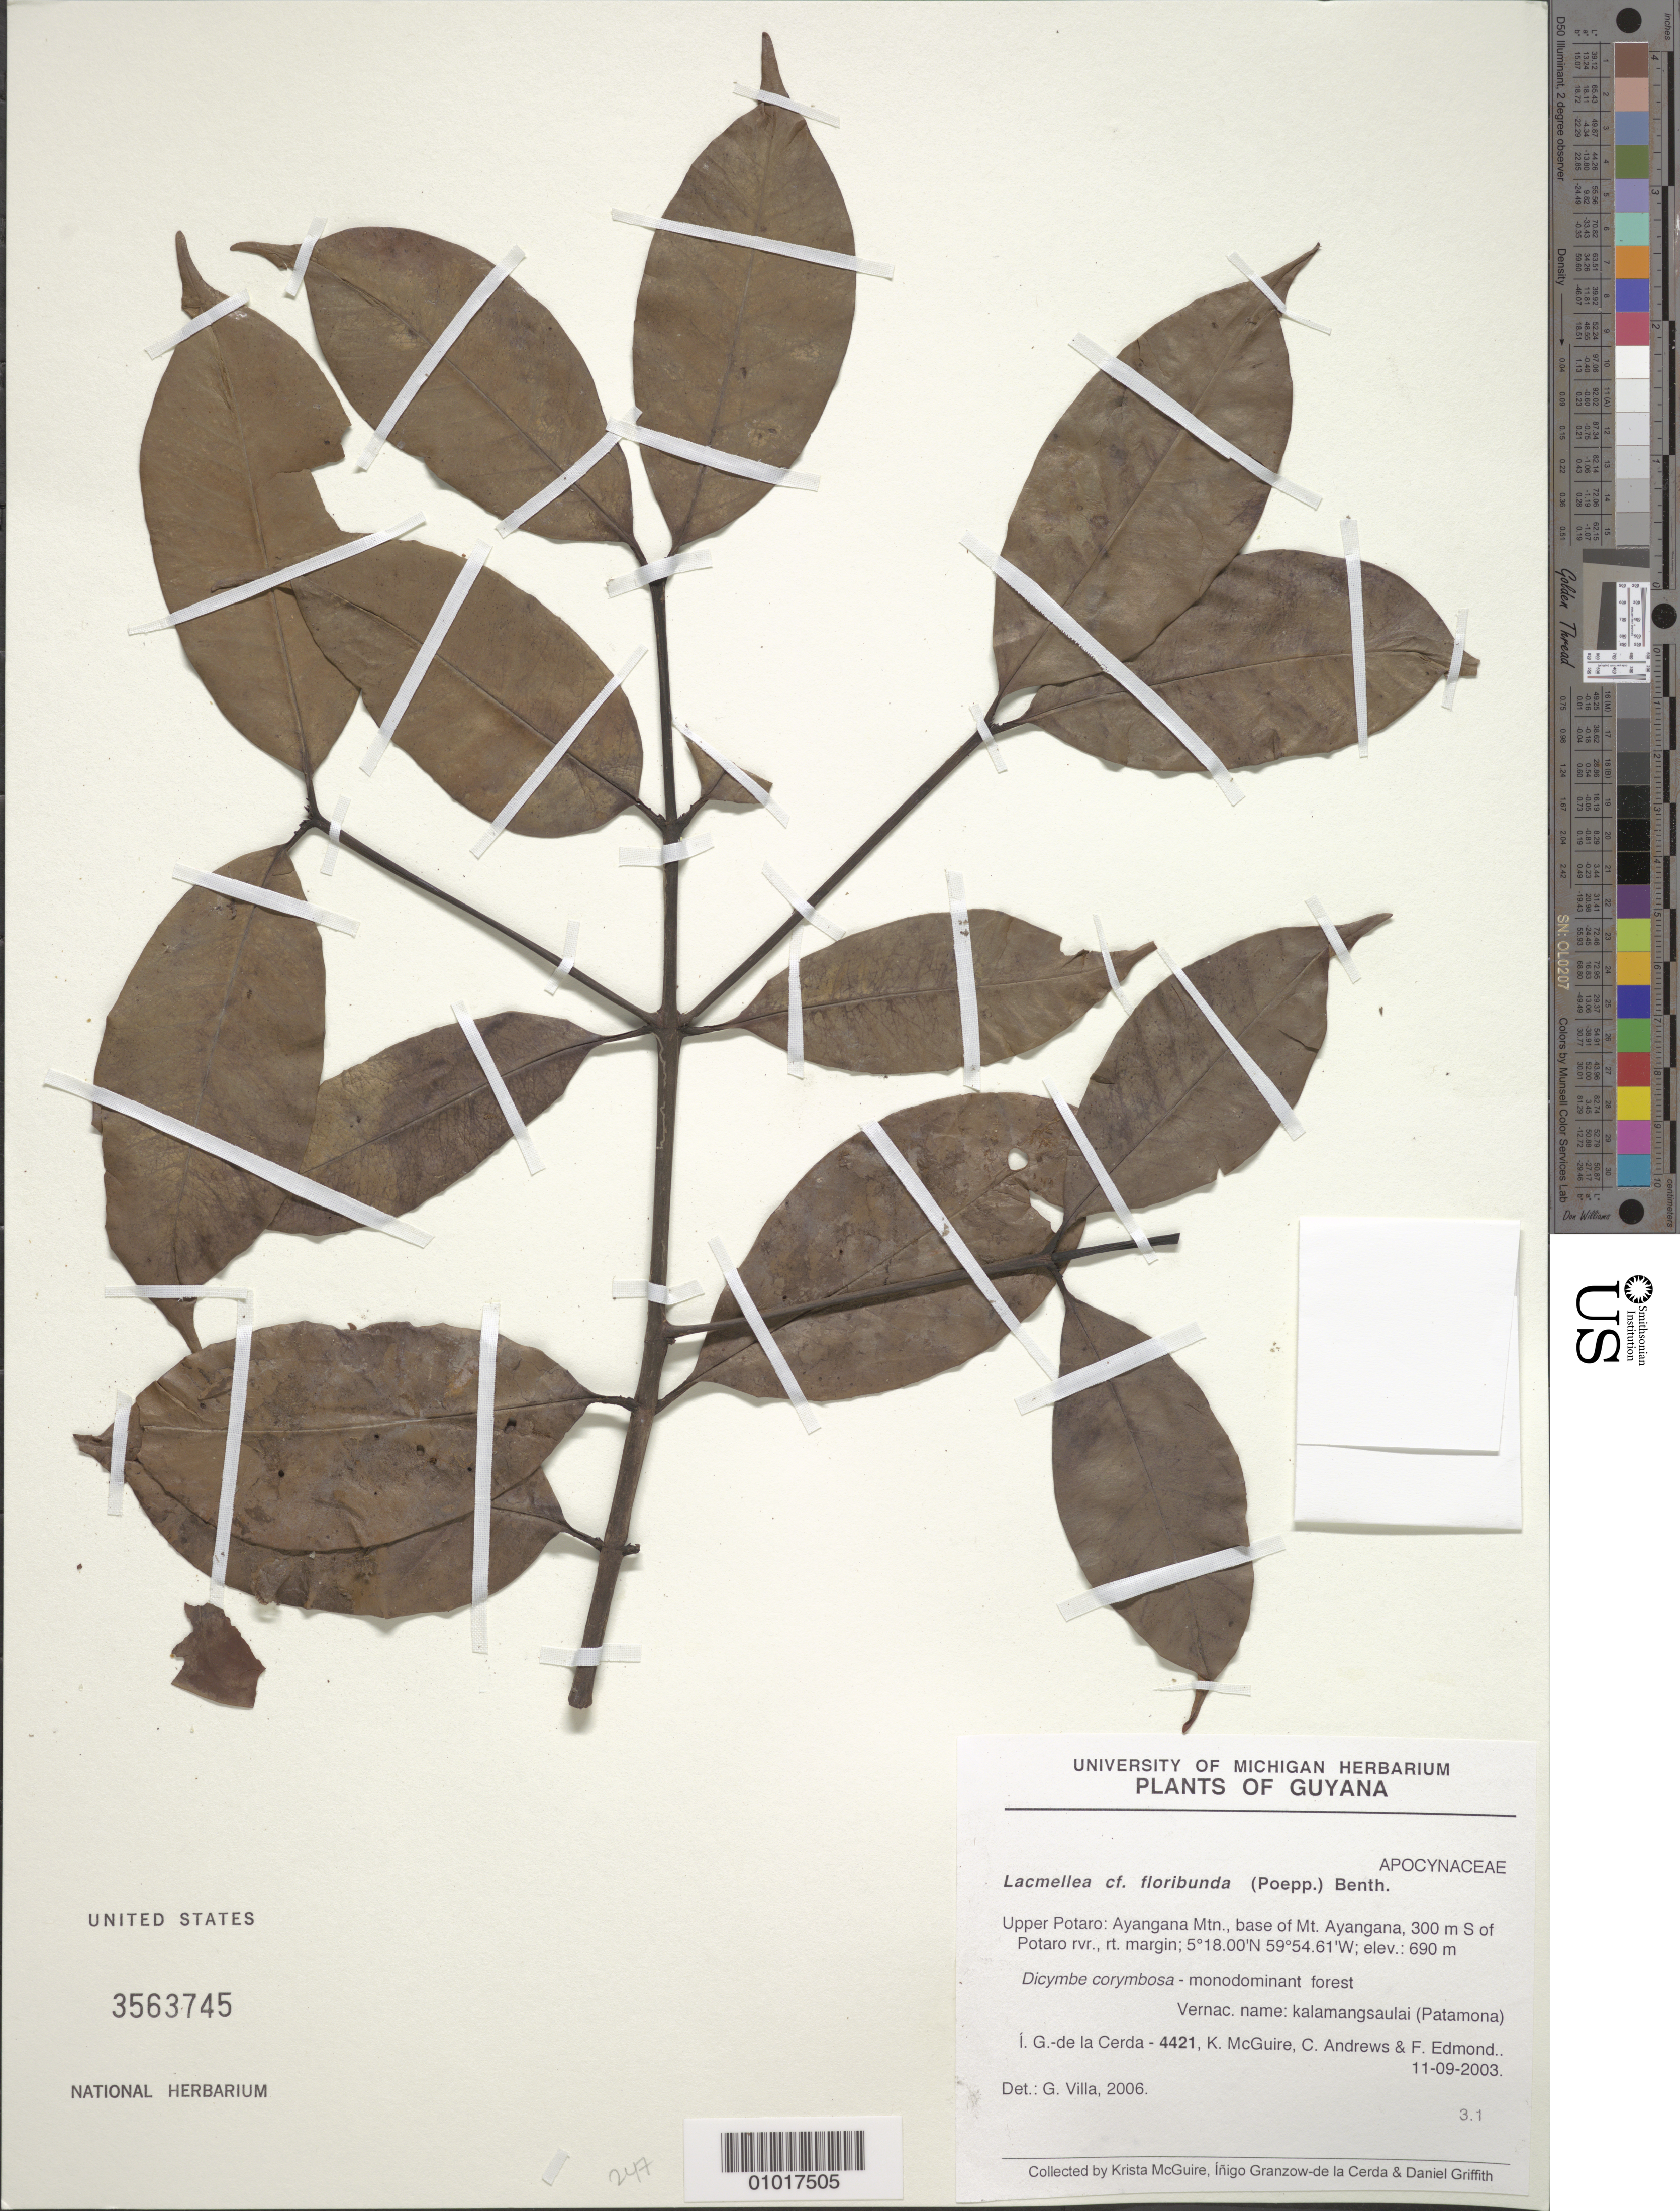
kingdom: Plantae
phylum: Tracheophyta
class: Magnoliopsida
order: Gentianales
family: Apocynaceae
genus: Lacmellea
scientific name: Lacmellea floribunda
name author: (Poepp.) Benth. & Hook. f.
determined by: Villa, Gorky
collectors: I. de la Cerda, K. McGuire, C. Andrews & F. Edmond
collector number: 4421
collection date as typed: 11-Sep-03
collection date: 2003-09-11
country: Guyana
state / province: Potaro-Siparuni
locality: Upper Potaro: Ayangana Mtn., base of Mt. Ayangana, 300 m S of Potaro rvr, rt margin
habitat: (Dicymbe corymbosa- monodominant forest)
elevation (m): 690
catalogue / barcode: US 3563745